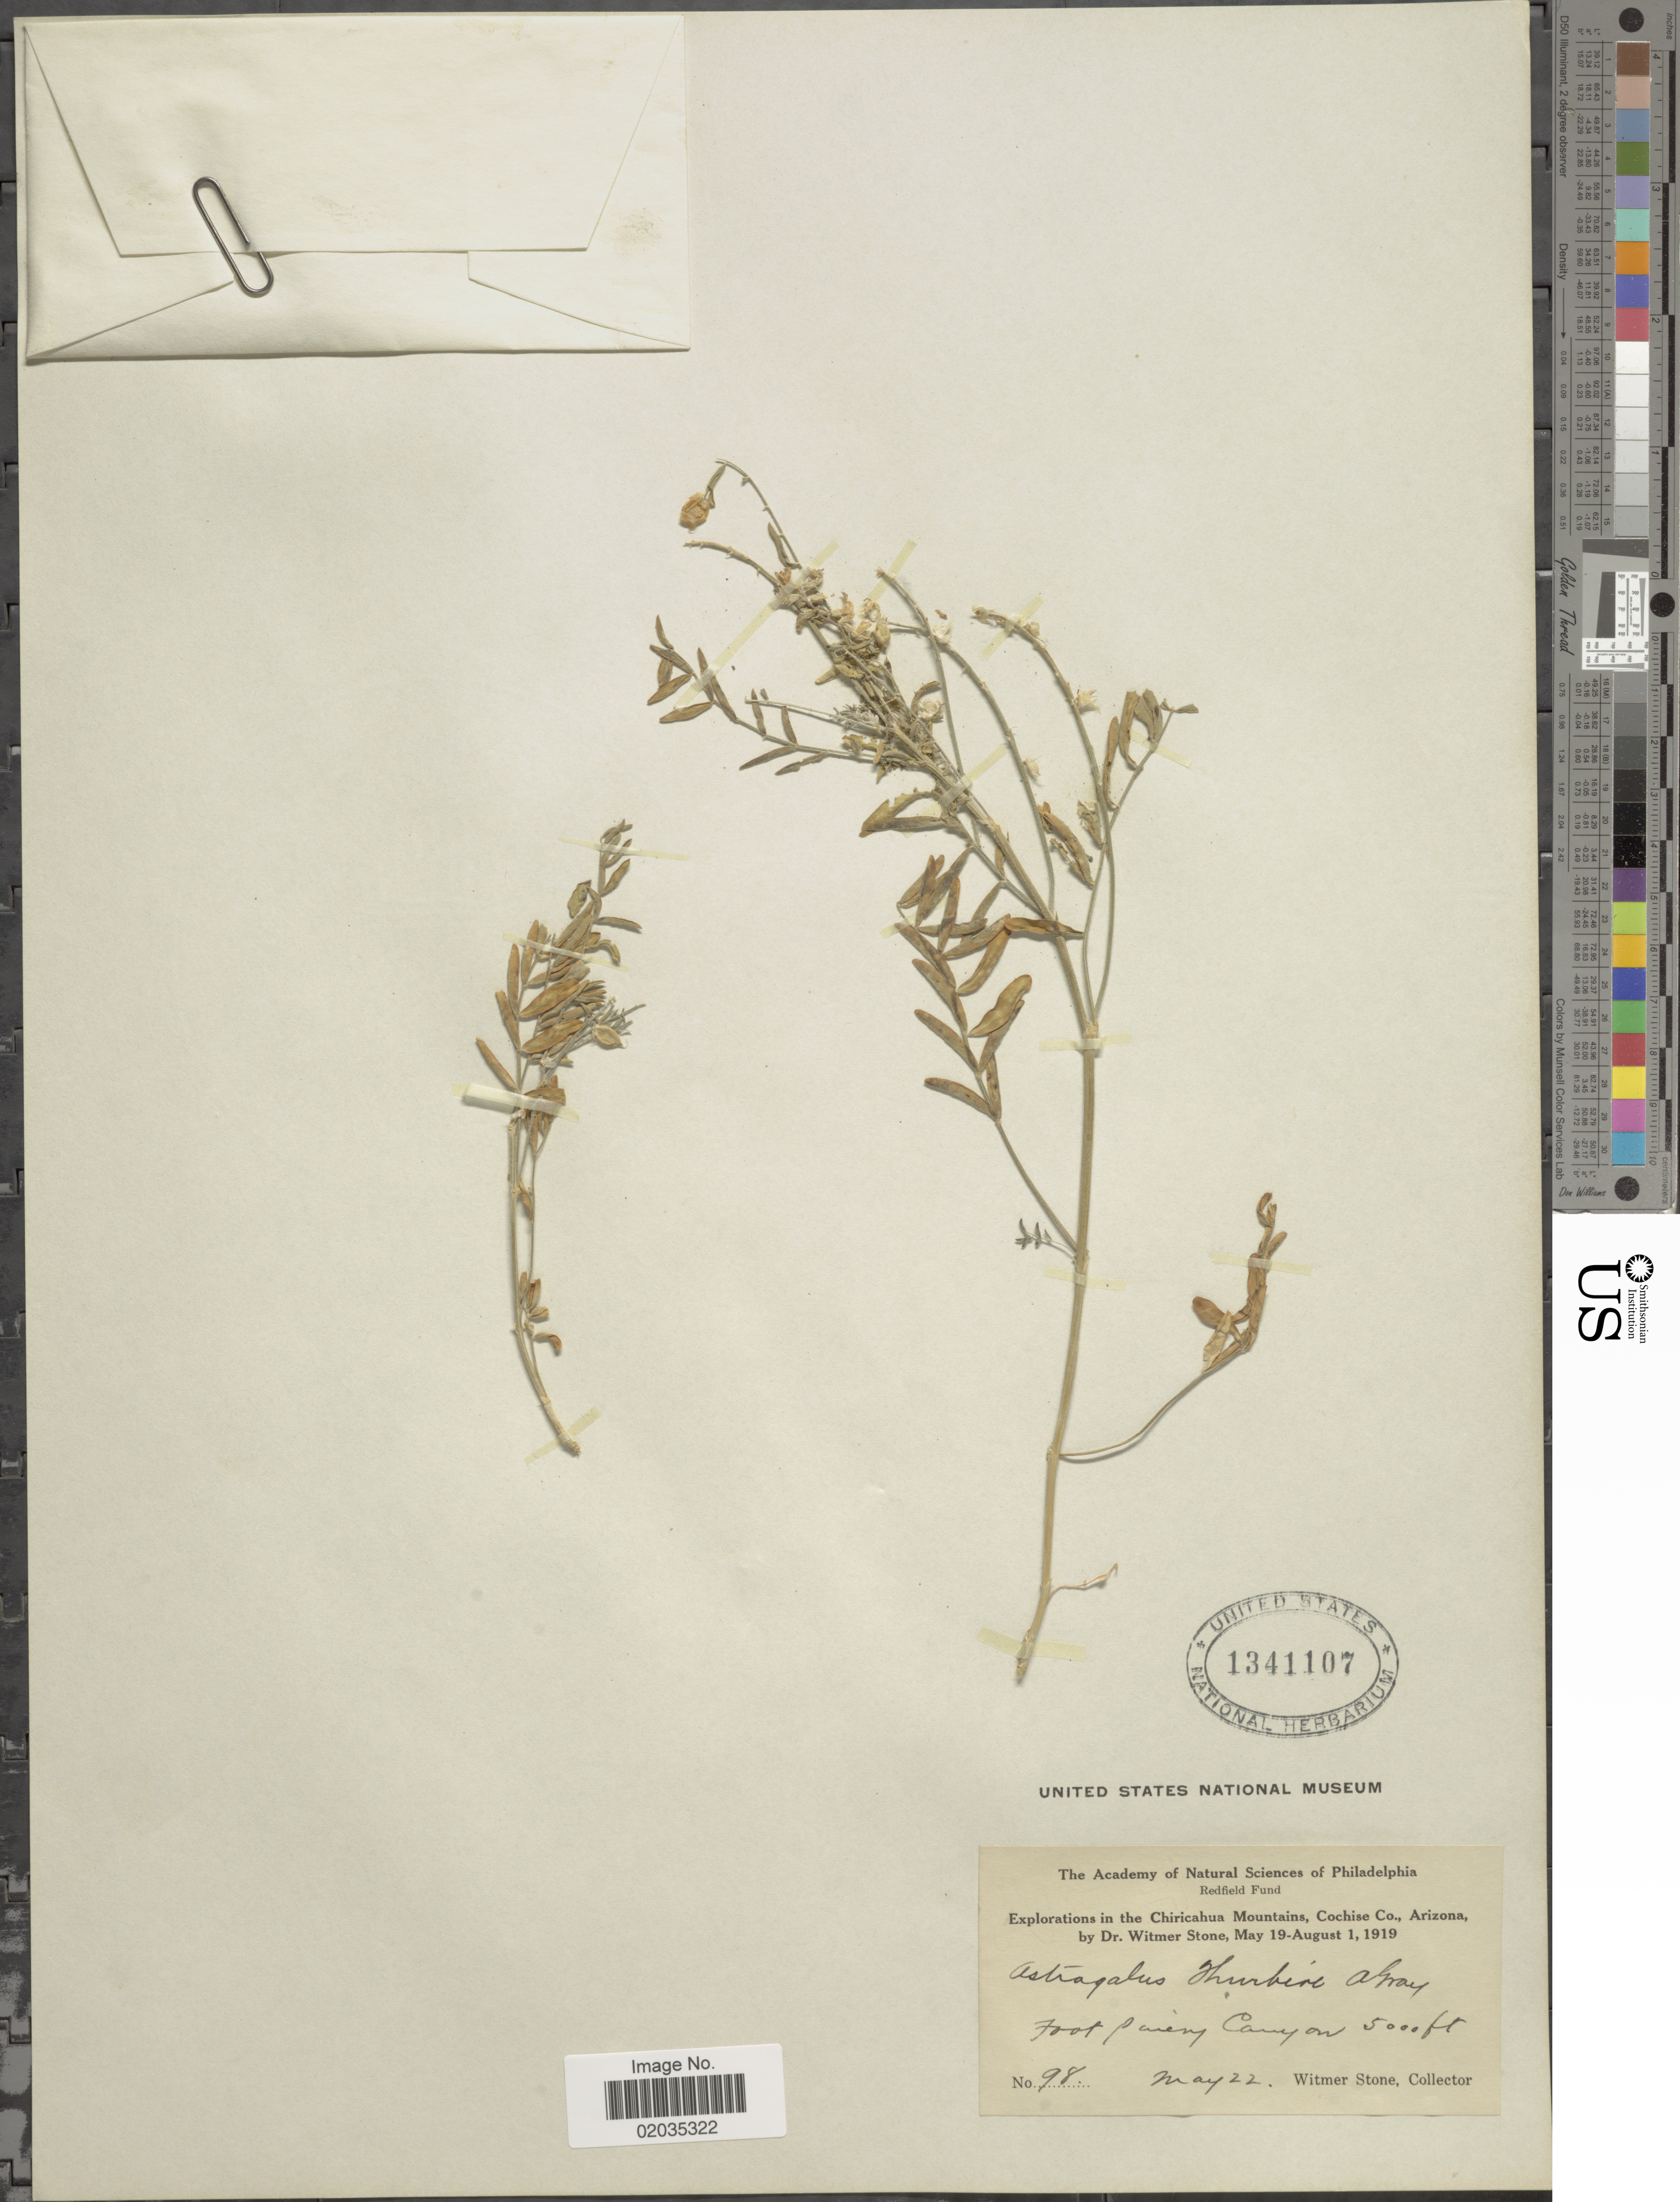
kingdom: Plantae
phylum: Tracheophyta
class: Magnoliopsida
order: Fabales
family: Fabaceae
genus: Astragalus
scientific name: Astragalus thurberi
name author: A. Gray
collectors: W. Stone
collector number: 98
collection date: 1919-05-22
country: United States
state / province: Arizona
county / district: Cochise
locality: Chiricahua Mountains, Cochise Co. Foot Pinery Canyon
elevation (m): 1524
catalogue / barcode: US 1341107